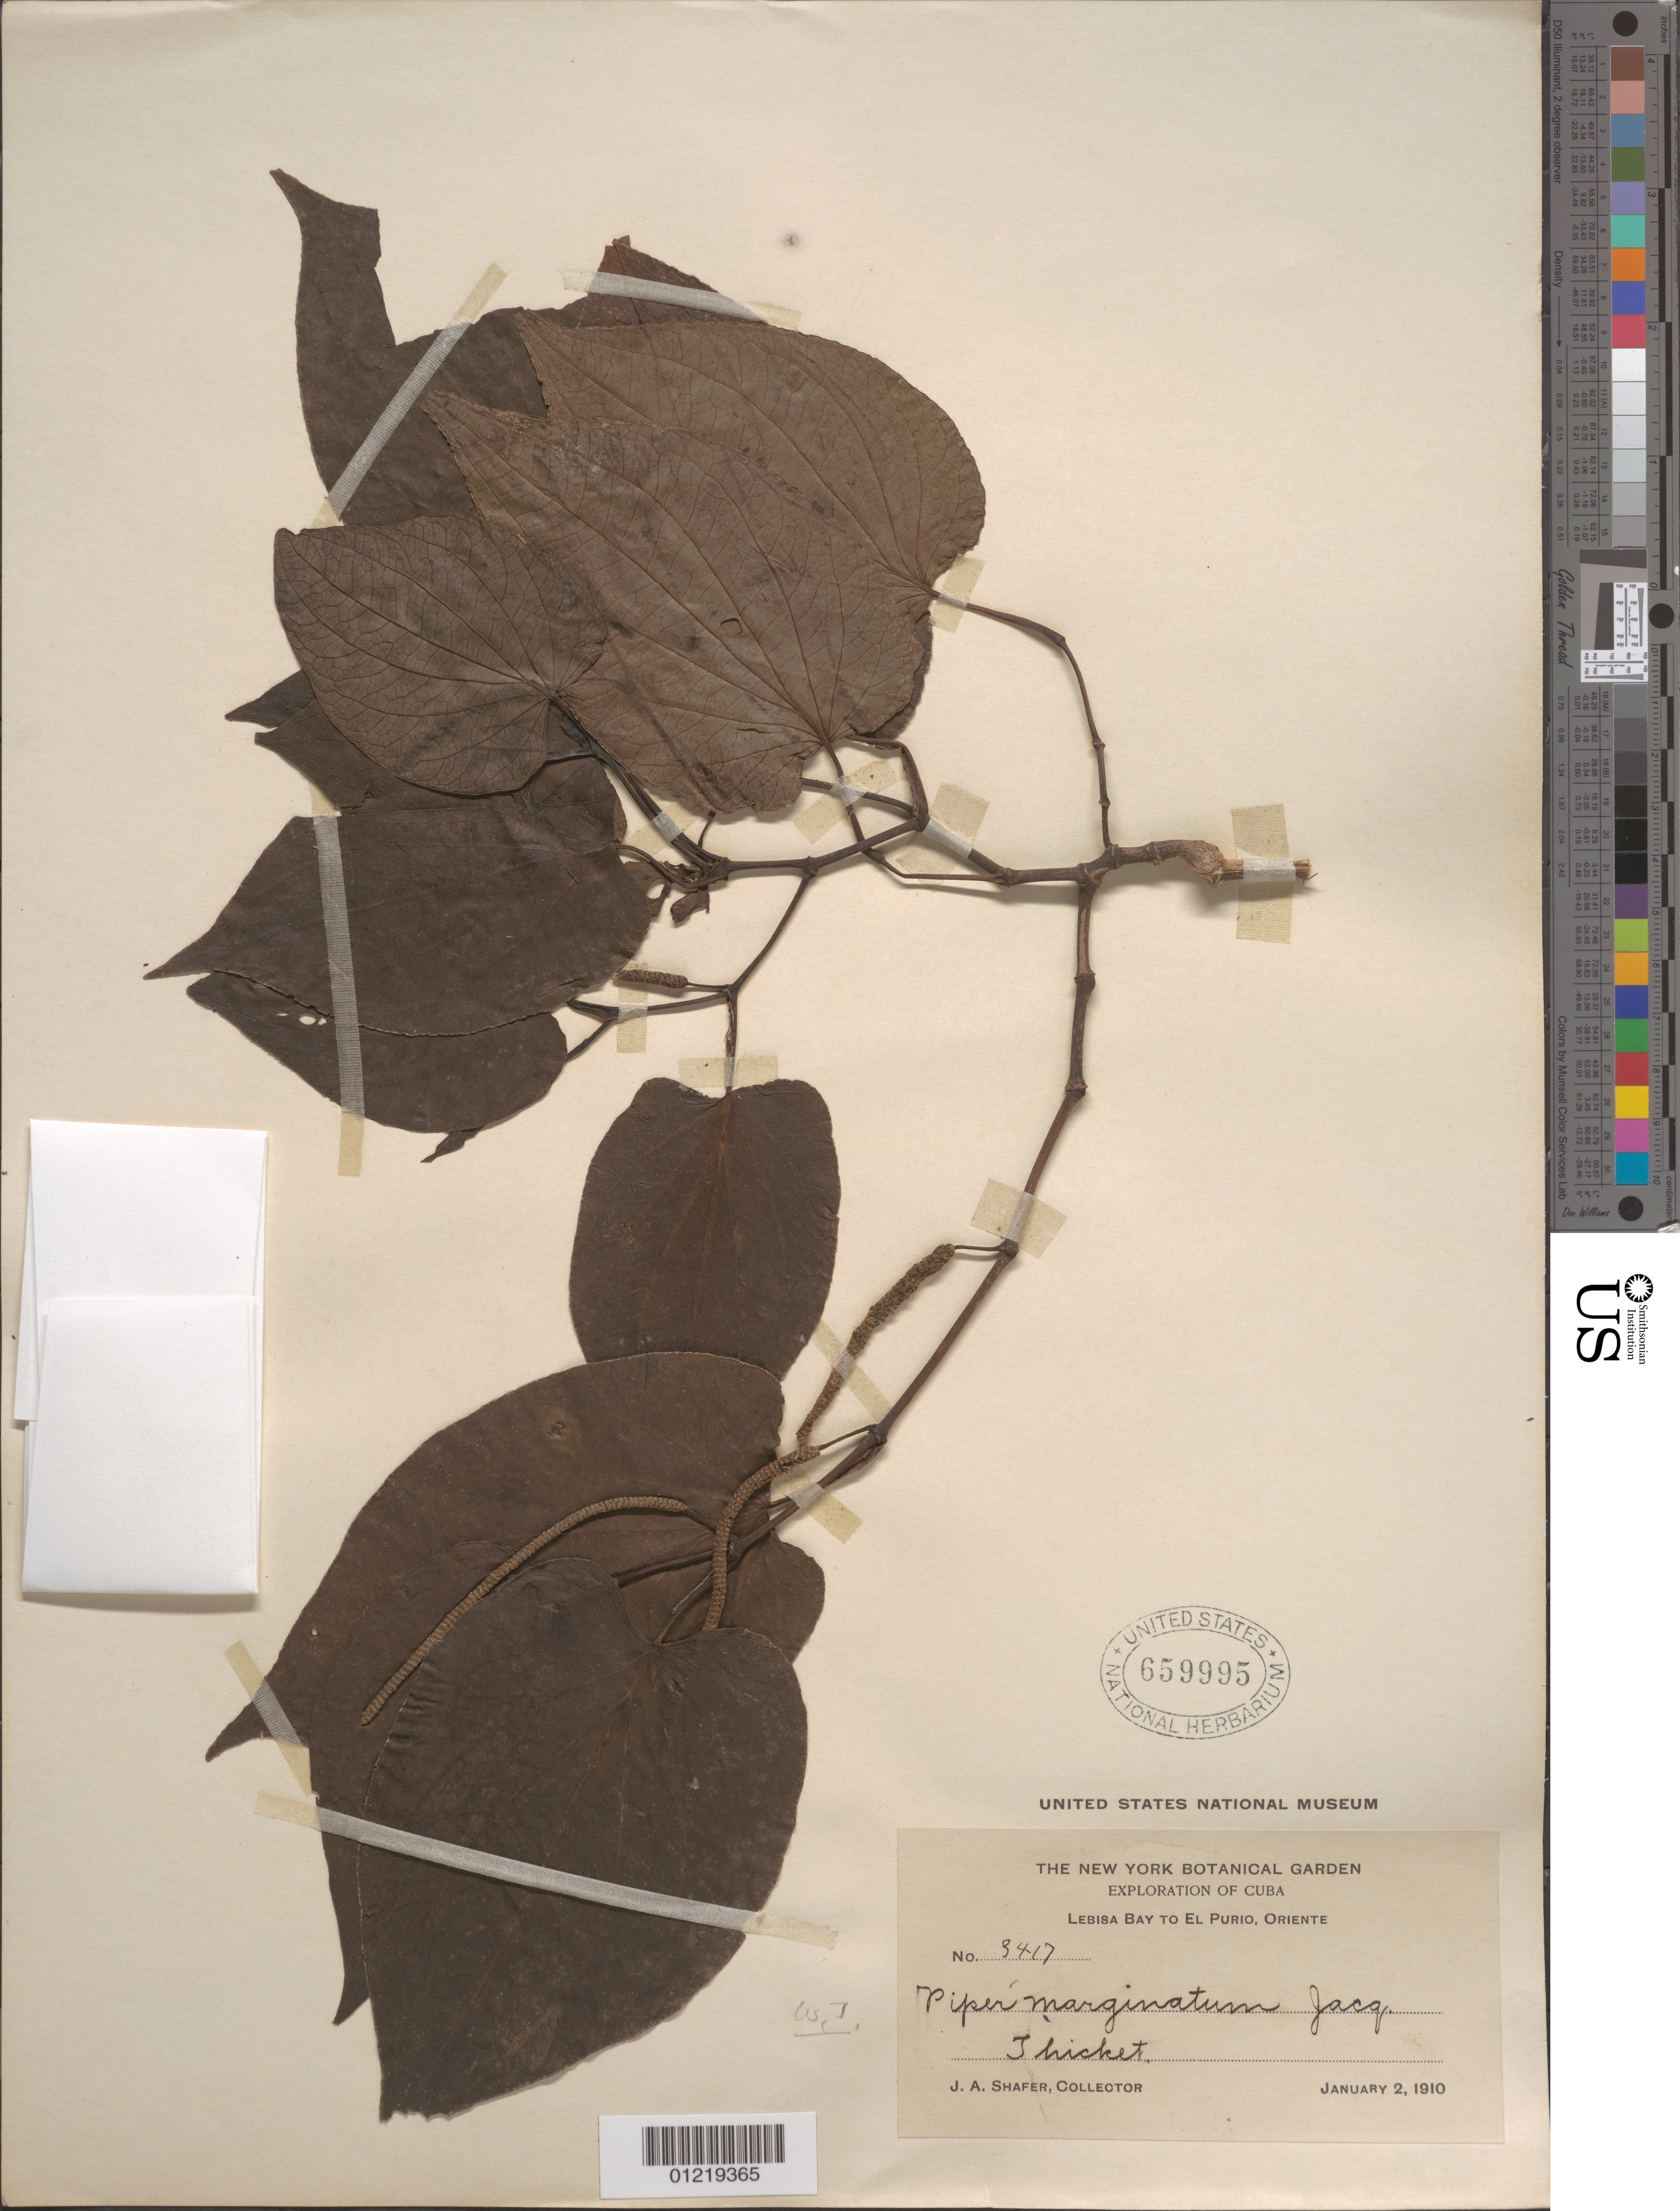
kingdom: Plantae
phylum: Tracheophyta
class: Magnoliopsida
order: Piperales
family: Piperaceae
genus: Piper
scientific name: Piper marginatum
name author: Jacq.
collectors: J. A. Shafer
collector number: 3417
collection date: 1910-01-02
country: Cuba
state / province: Holguín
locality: Prov. Oriente, Lebisa Bay to El Purio.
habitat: Thicket.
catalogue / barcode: US 659995